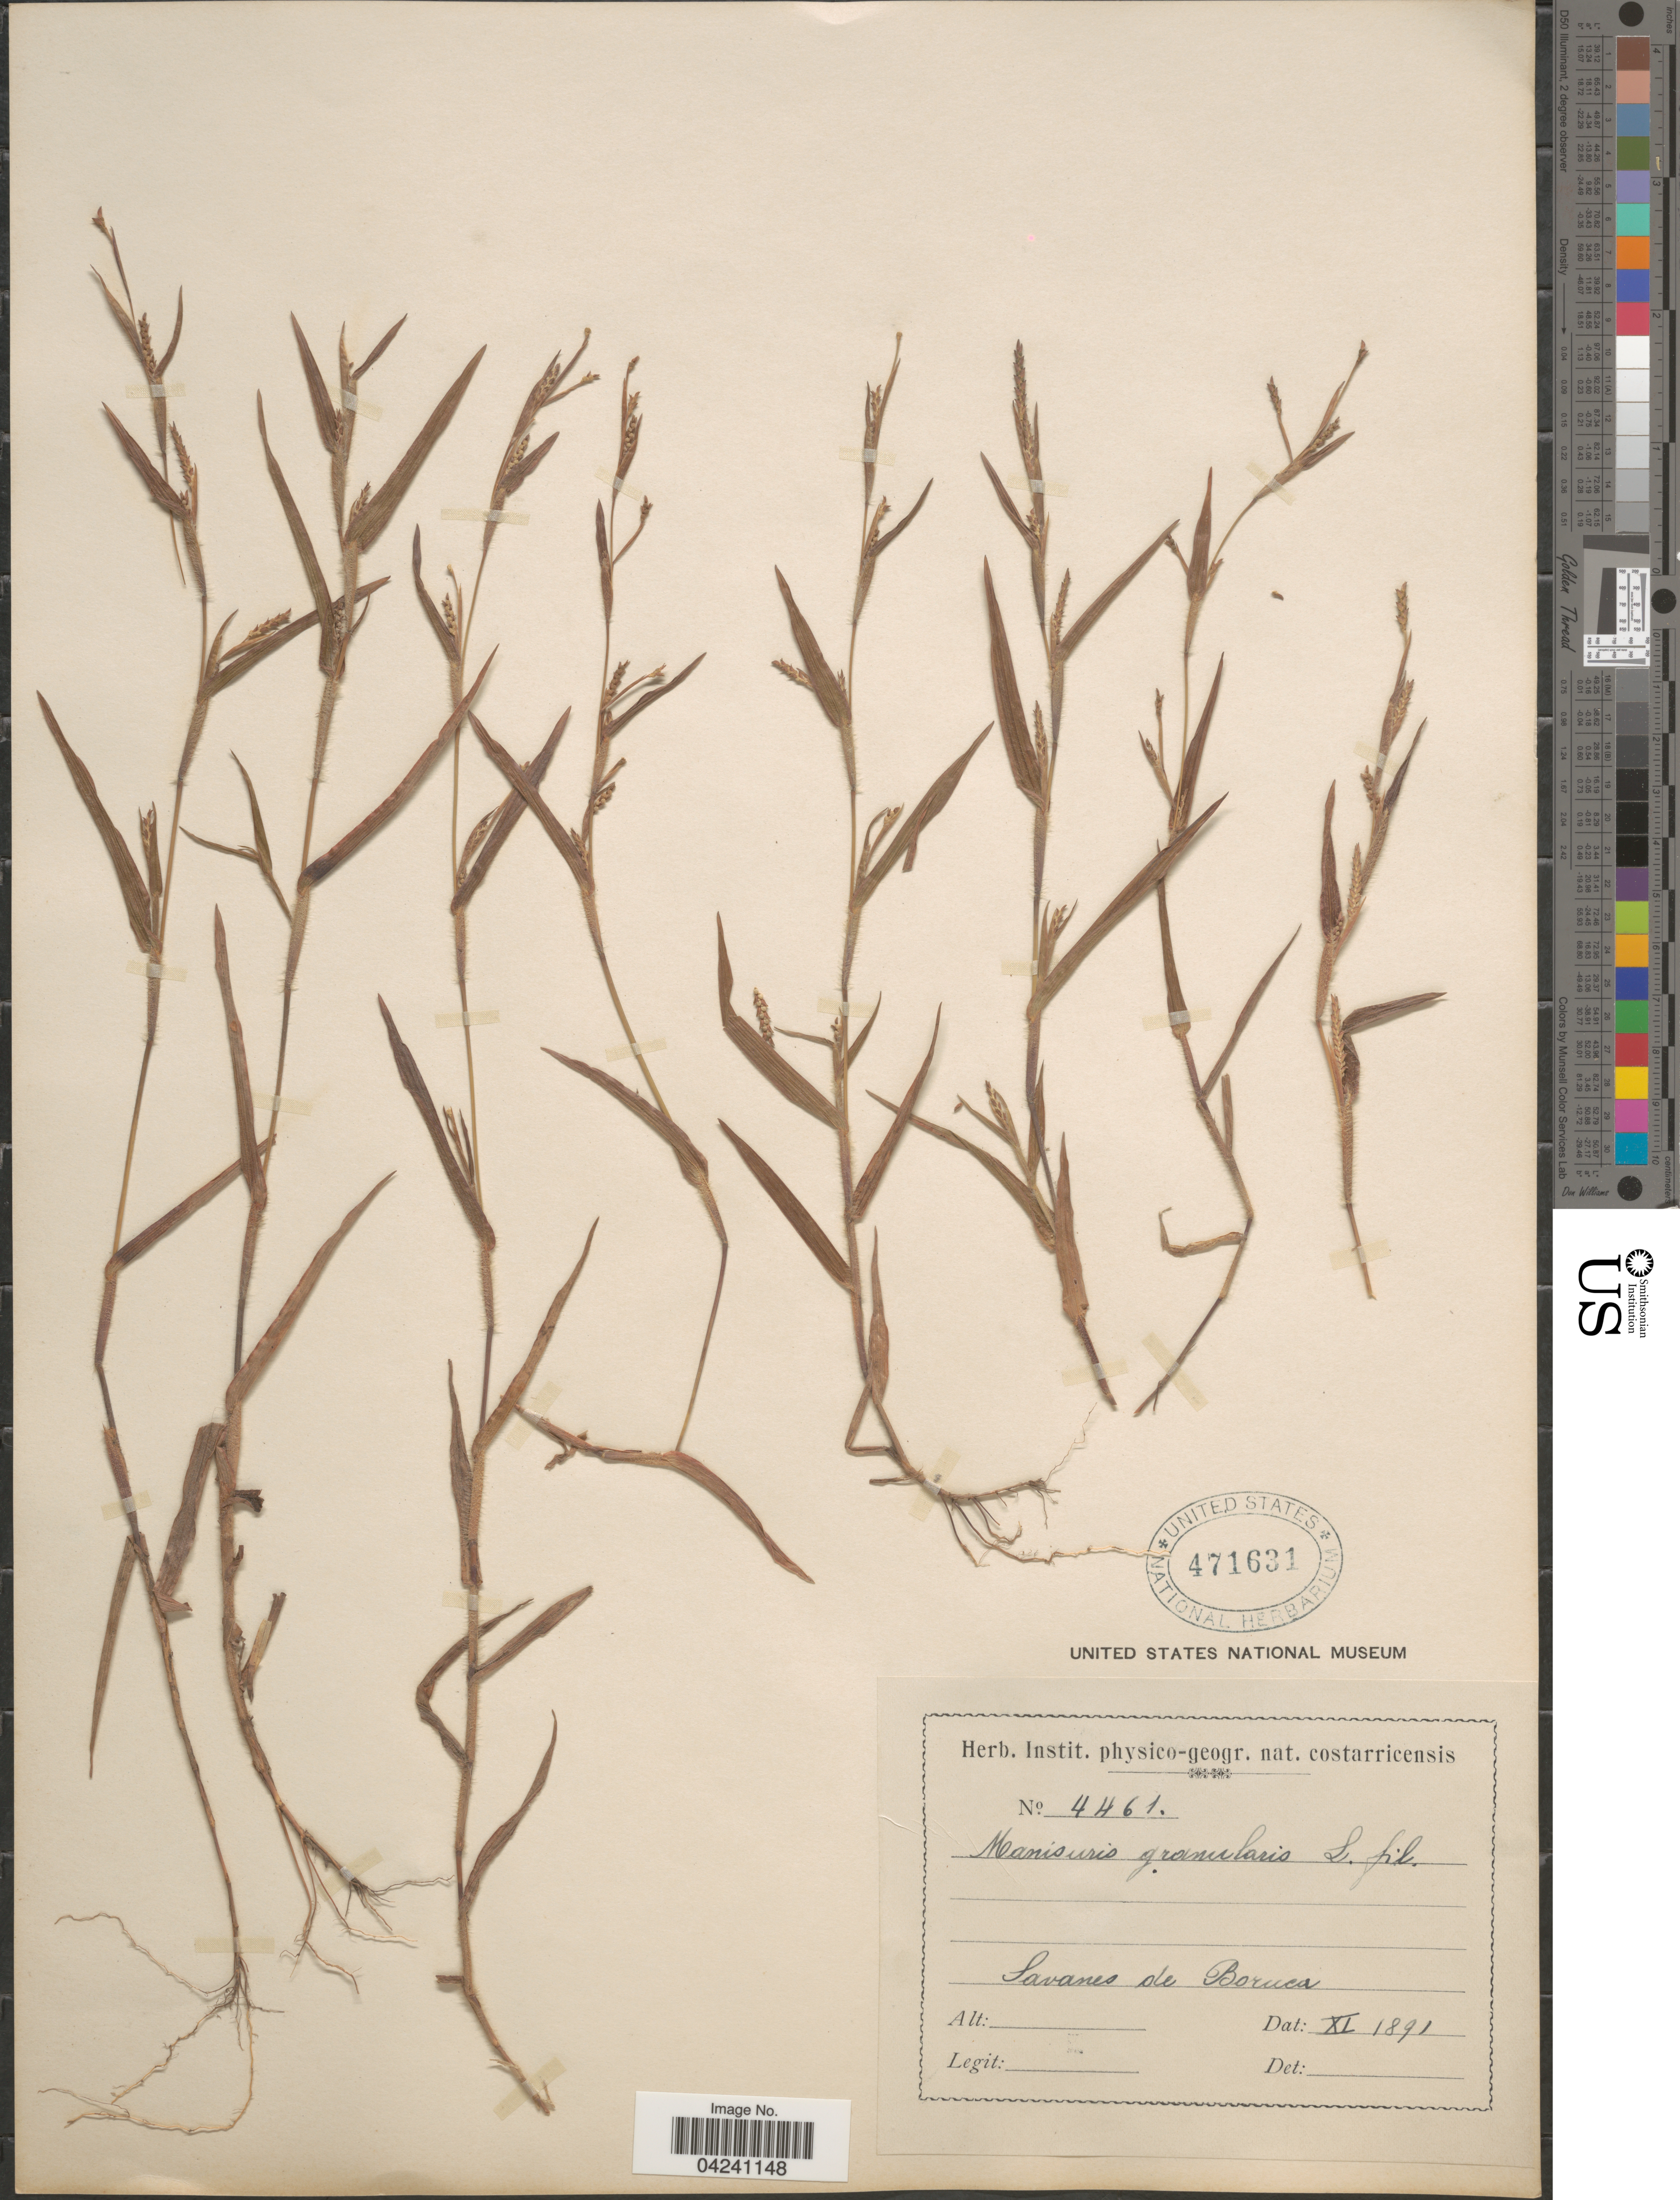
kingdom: Plantae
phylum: Tracheophyta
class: Liliopsida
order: Poales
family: Poaceae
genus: Hackelochloa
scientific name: Hackelochloa granularis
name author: (L.) Kuntze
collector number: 4461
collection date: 1891-11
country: Costa Rica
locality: Savanes de Boruca.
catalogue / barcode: US 471631